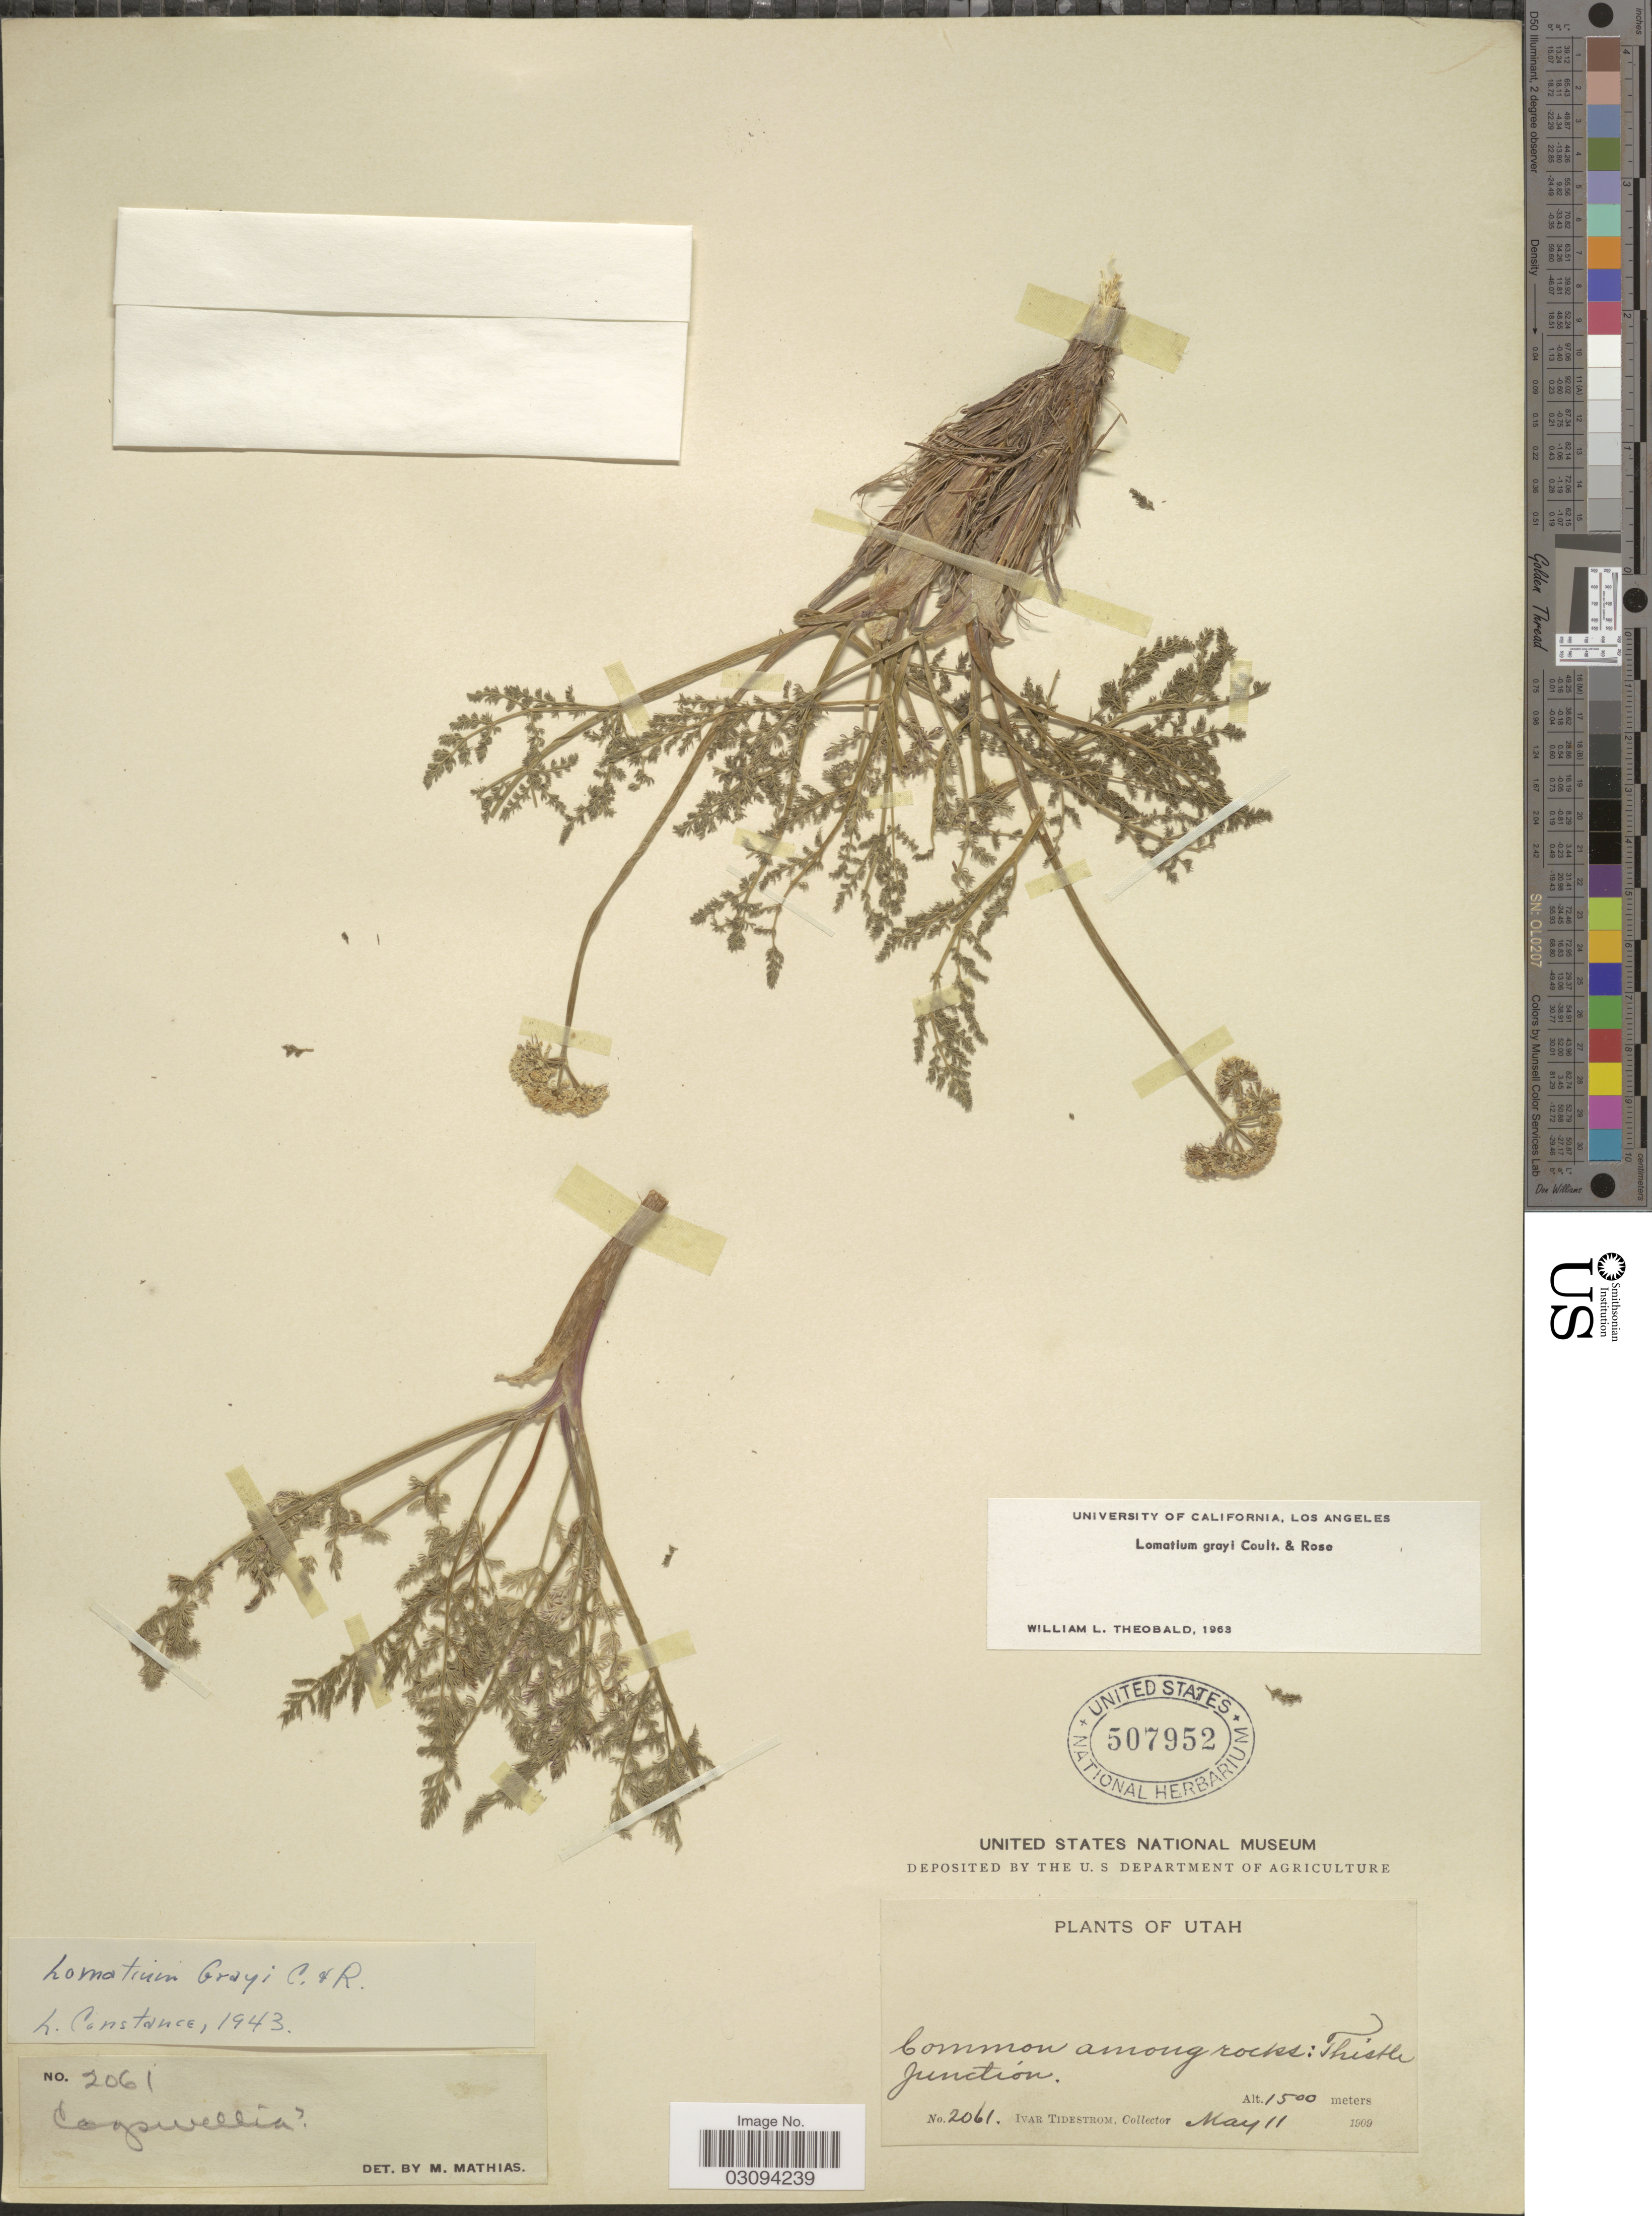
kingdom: Plantae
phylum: Tracheophyta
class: Magnoliopsida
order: Apiales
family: Apiaceae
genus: Lomatium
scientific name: Lomatium grayi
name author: (J.M. Coult. & Rose) J.M. Coult. & Rose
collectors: I. F. Tidestrom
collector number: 2061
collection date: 1909-05-11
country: United States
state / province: Utah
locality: Thistle Junction.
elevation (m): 1500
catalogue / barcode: US 507952